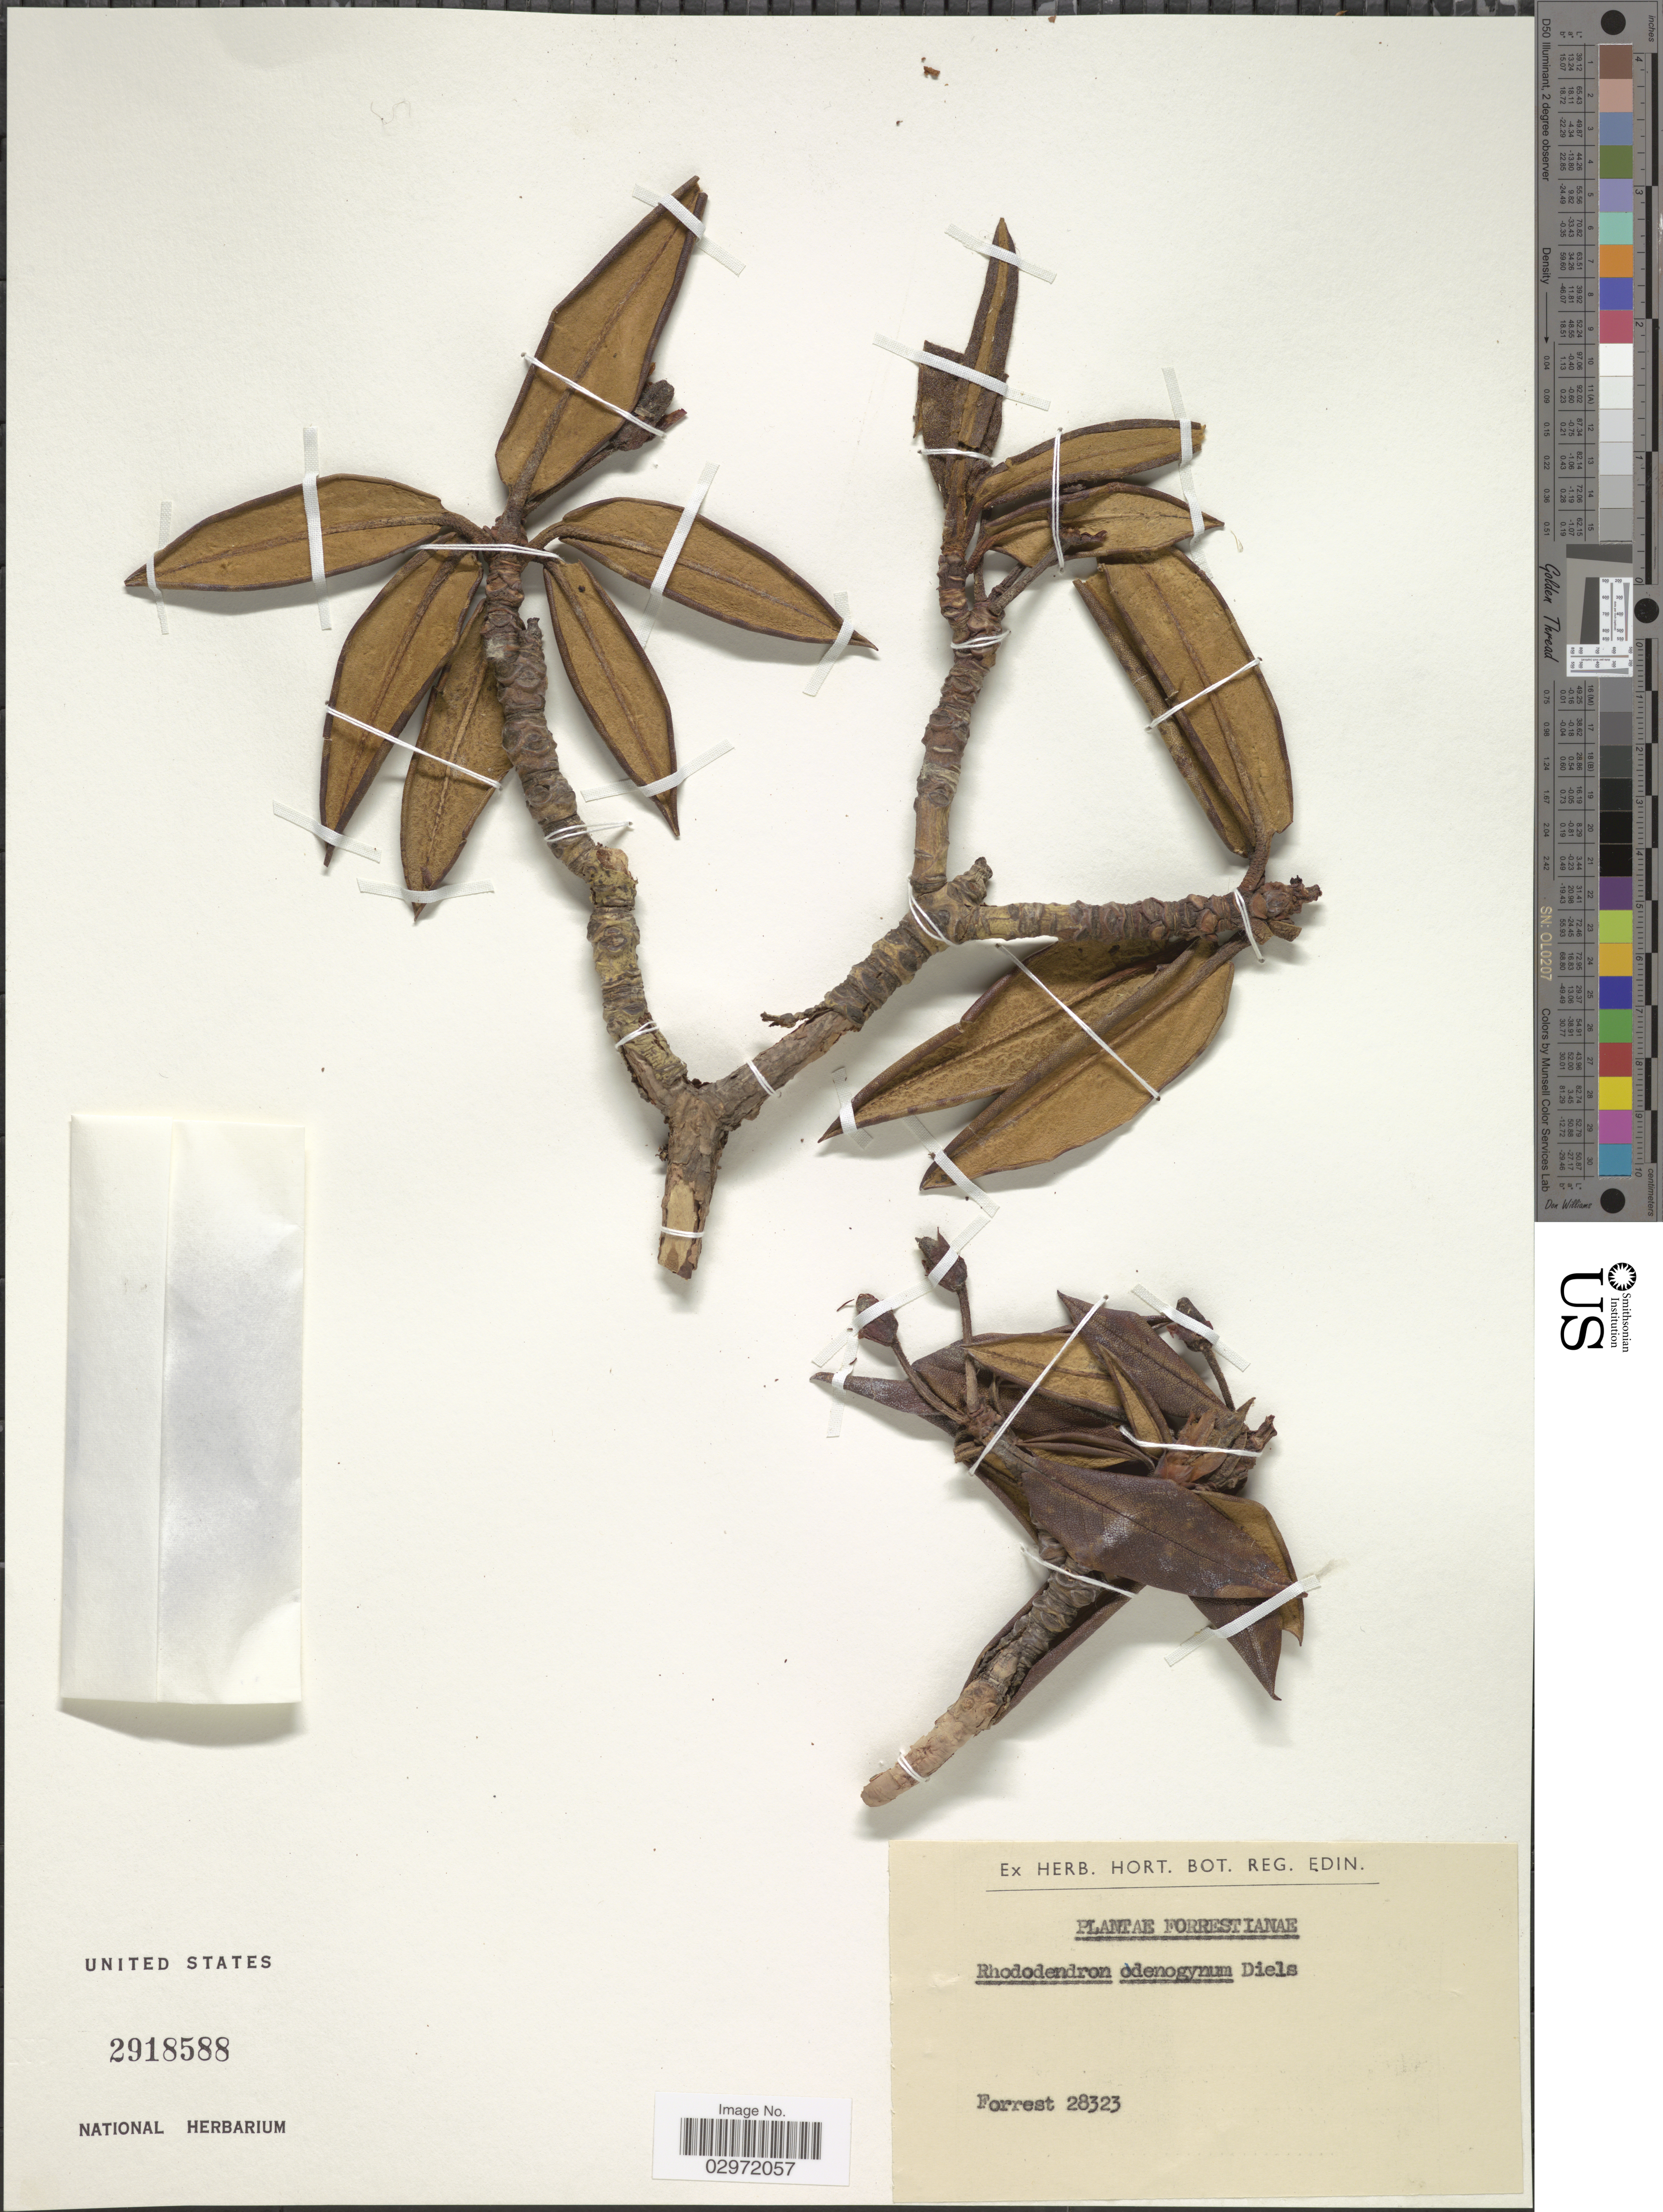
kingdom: Plantae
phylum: Tracheophyta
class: Magnoliopsida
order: Ericales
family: Ericaceae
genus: Rhododendron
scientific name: Rhododendron adenogynum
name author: Diels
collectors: -. Forrest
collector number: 28323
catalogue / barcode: US 2918588